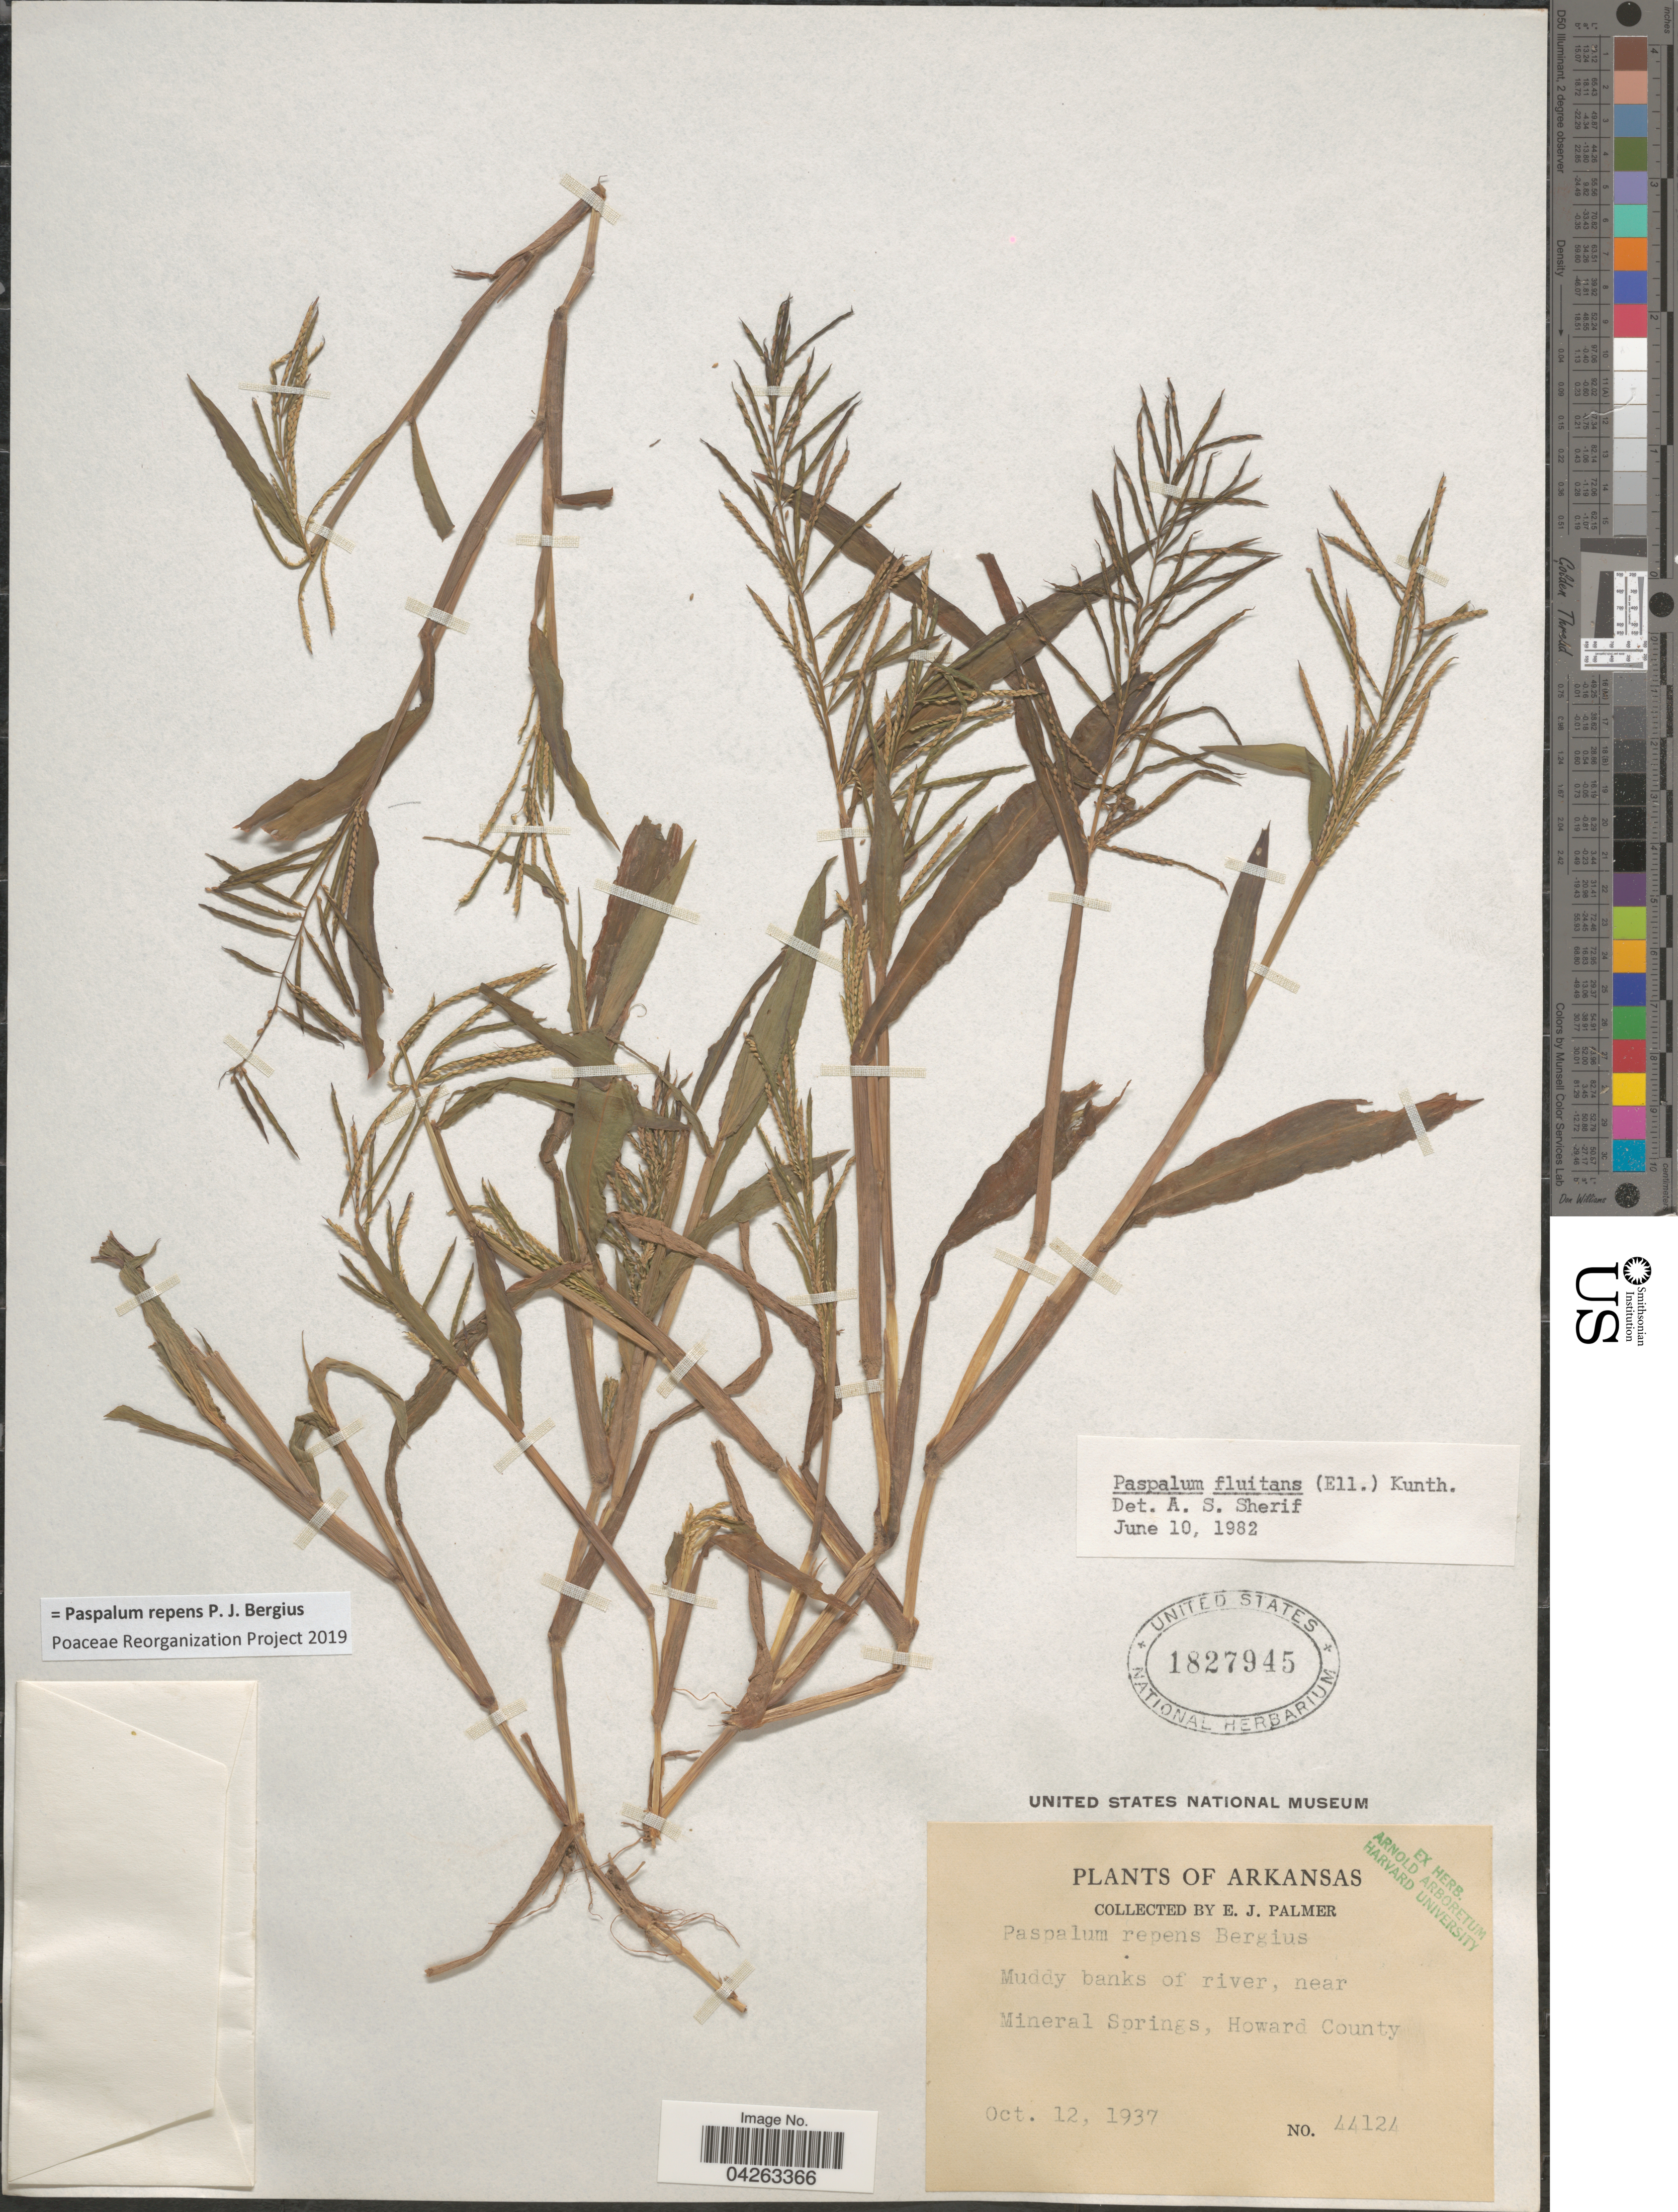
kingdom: Plantae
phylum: Tracheophyta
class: Liliopsida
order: Poales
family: Poaceae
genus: Paspalum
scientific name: Paspalum repens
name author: P.J. Bergius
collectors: E. J. Palmer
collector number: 44124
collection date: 1937-10-12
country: United States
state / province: Arkansas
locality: Muddy banks of river, near Mineral Springs, Howard County.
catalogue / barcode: US 1827945